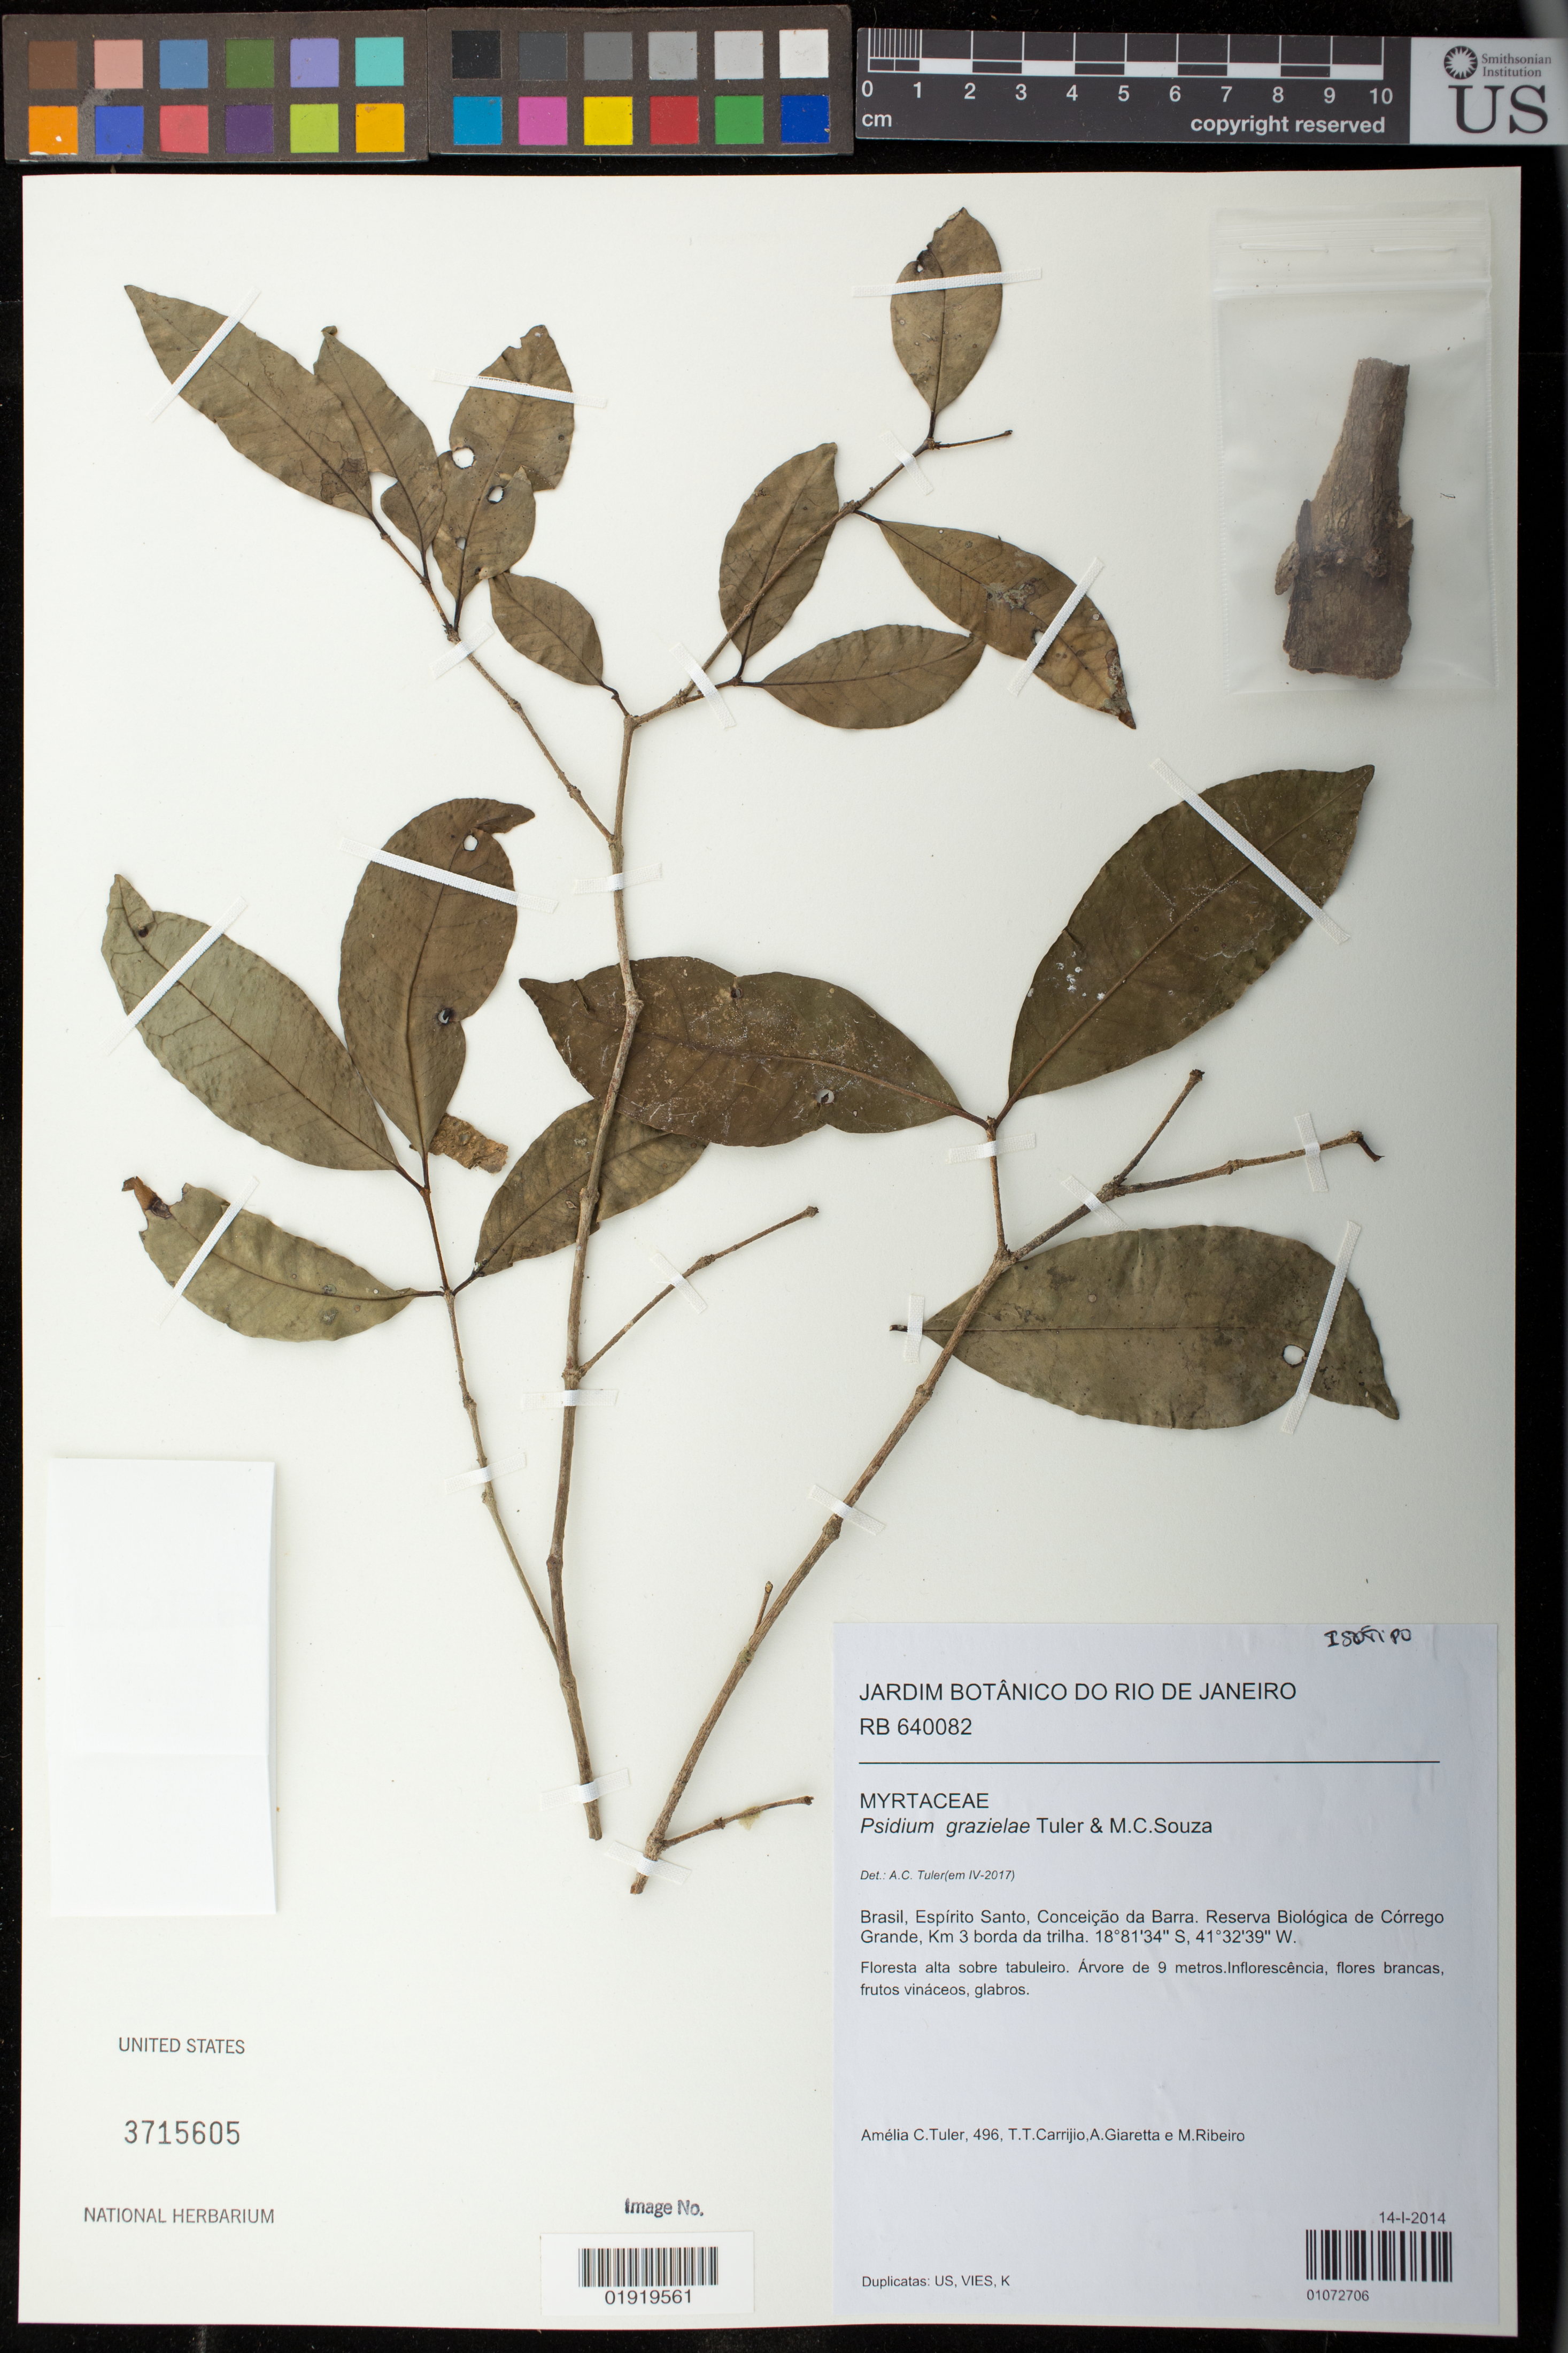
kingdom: Plantae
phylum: Tracheophyta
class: Magnoliopsida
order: Myrtales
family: Myrtaceae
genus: Psidium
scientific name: Psidium grazielae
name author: Tuler & M.C. Souza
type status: Isotype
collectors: A. C. Tuler, T. Carrijio, A. Giaretta & M. Ribeiro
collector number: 496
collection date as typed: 14-I-2014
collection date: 2014-01-14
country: Brazil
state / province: Espirito Santo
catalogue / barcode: US 3715605